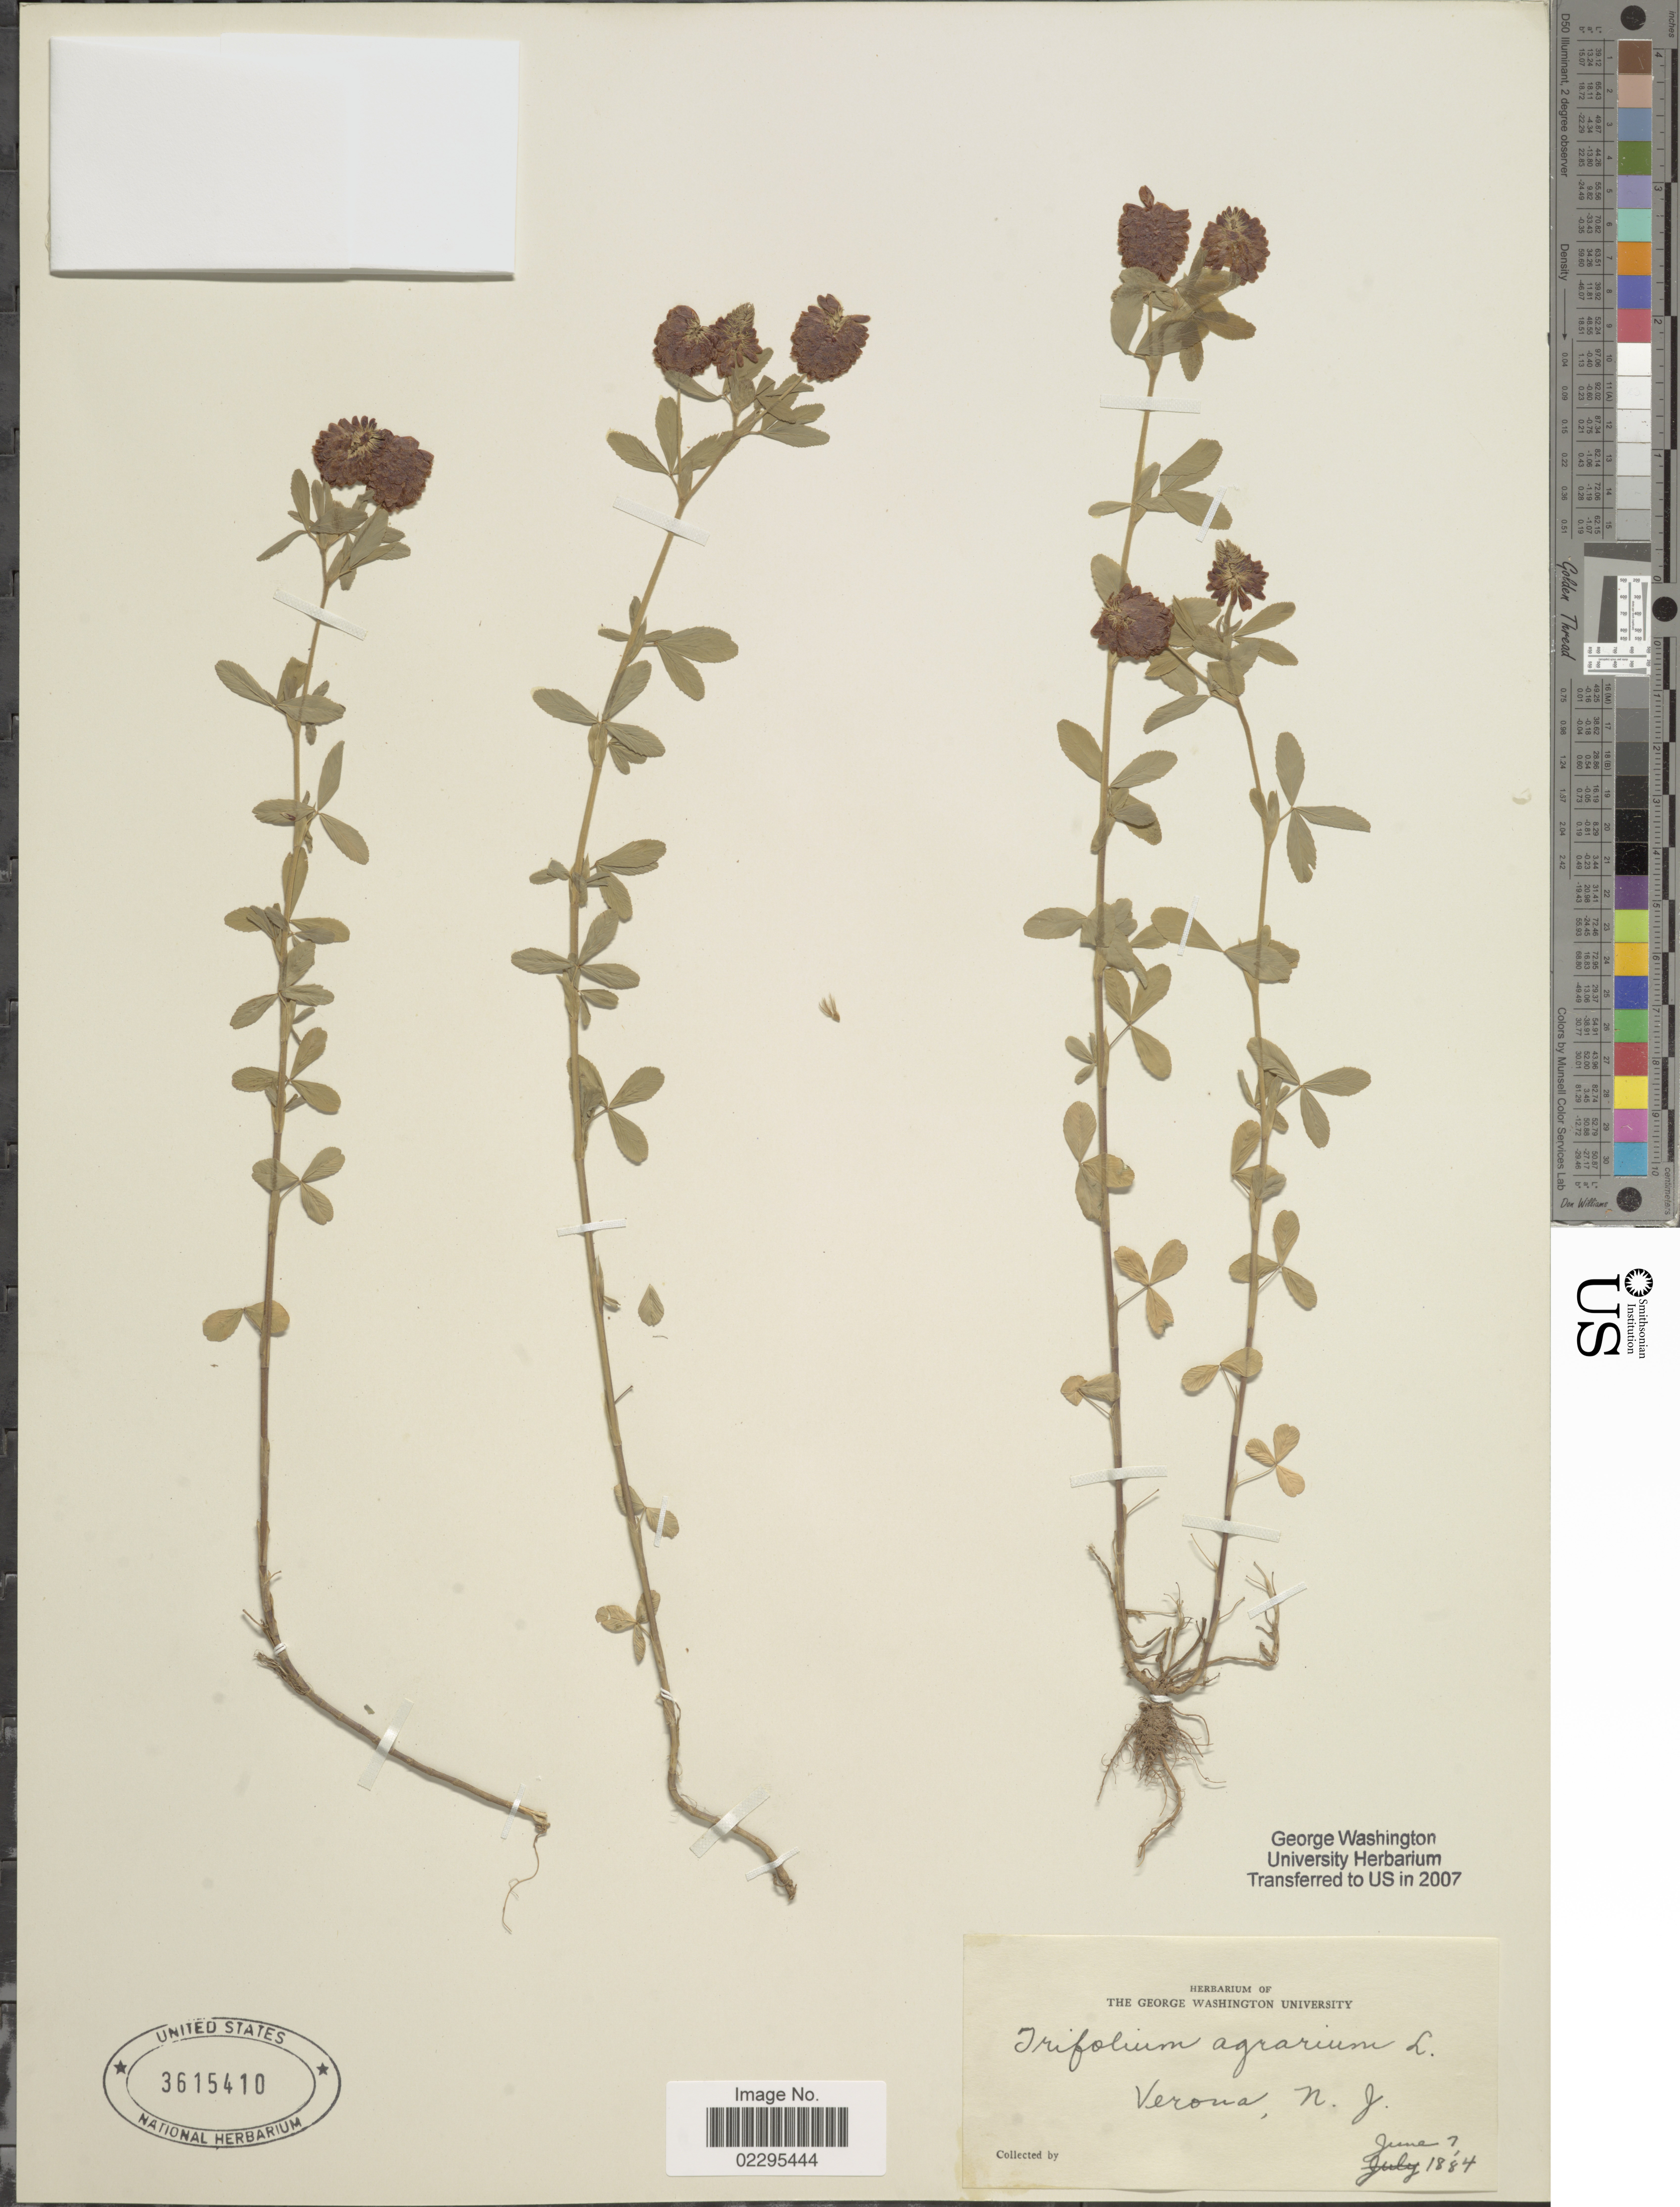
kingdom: Plantae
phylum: Tracheophyta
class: Magnoliopsida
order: Fabales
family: Fabaceae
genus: Trifolium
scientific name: Trifolium agrarium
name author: L.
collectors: George Washington University, Department of Biological Sciences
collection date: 1884-06-07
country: United States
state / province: New Jersey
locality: Verona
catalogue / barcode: US 3615410